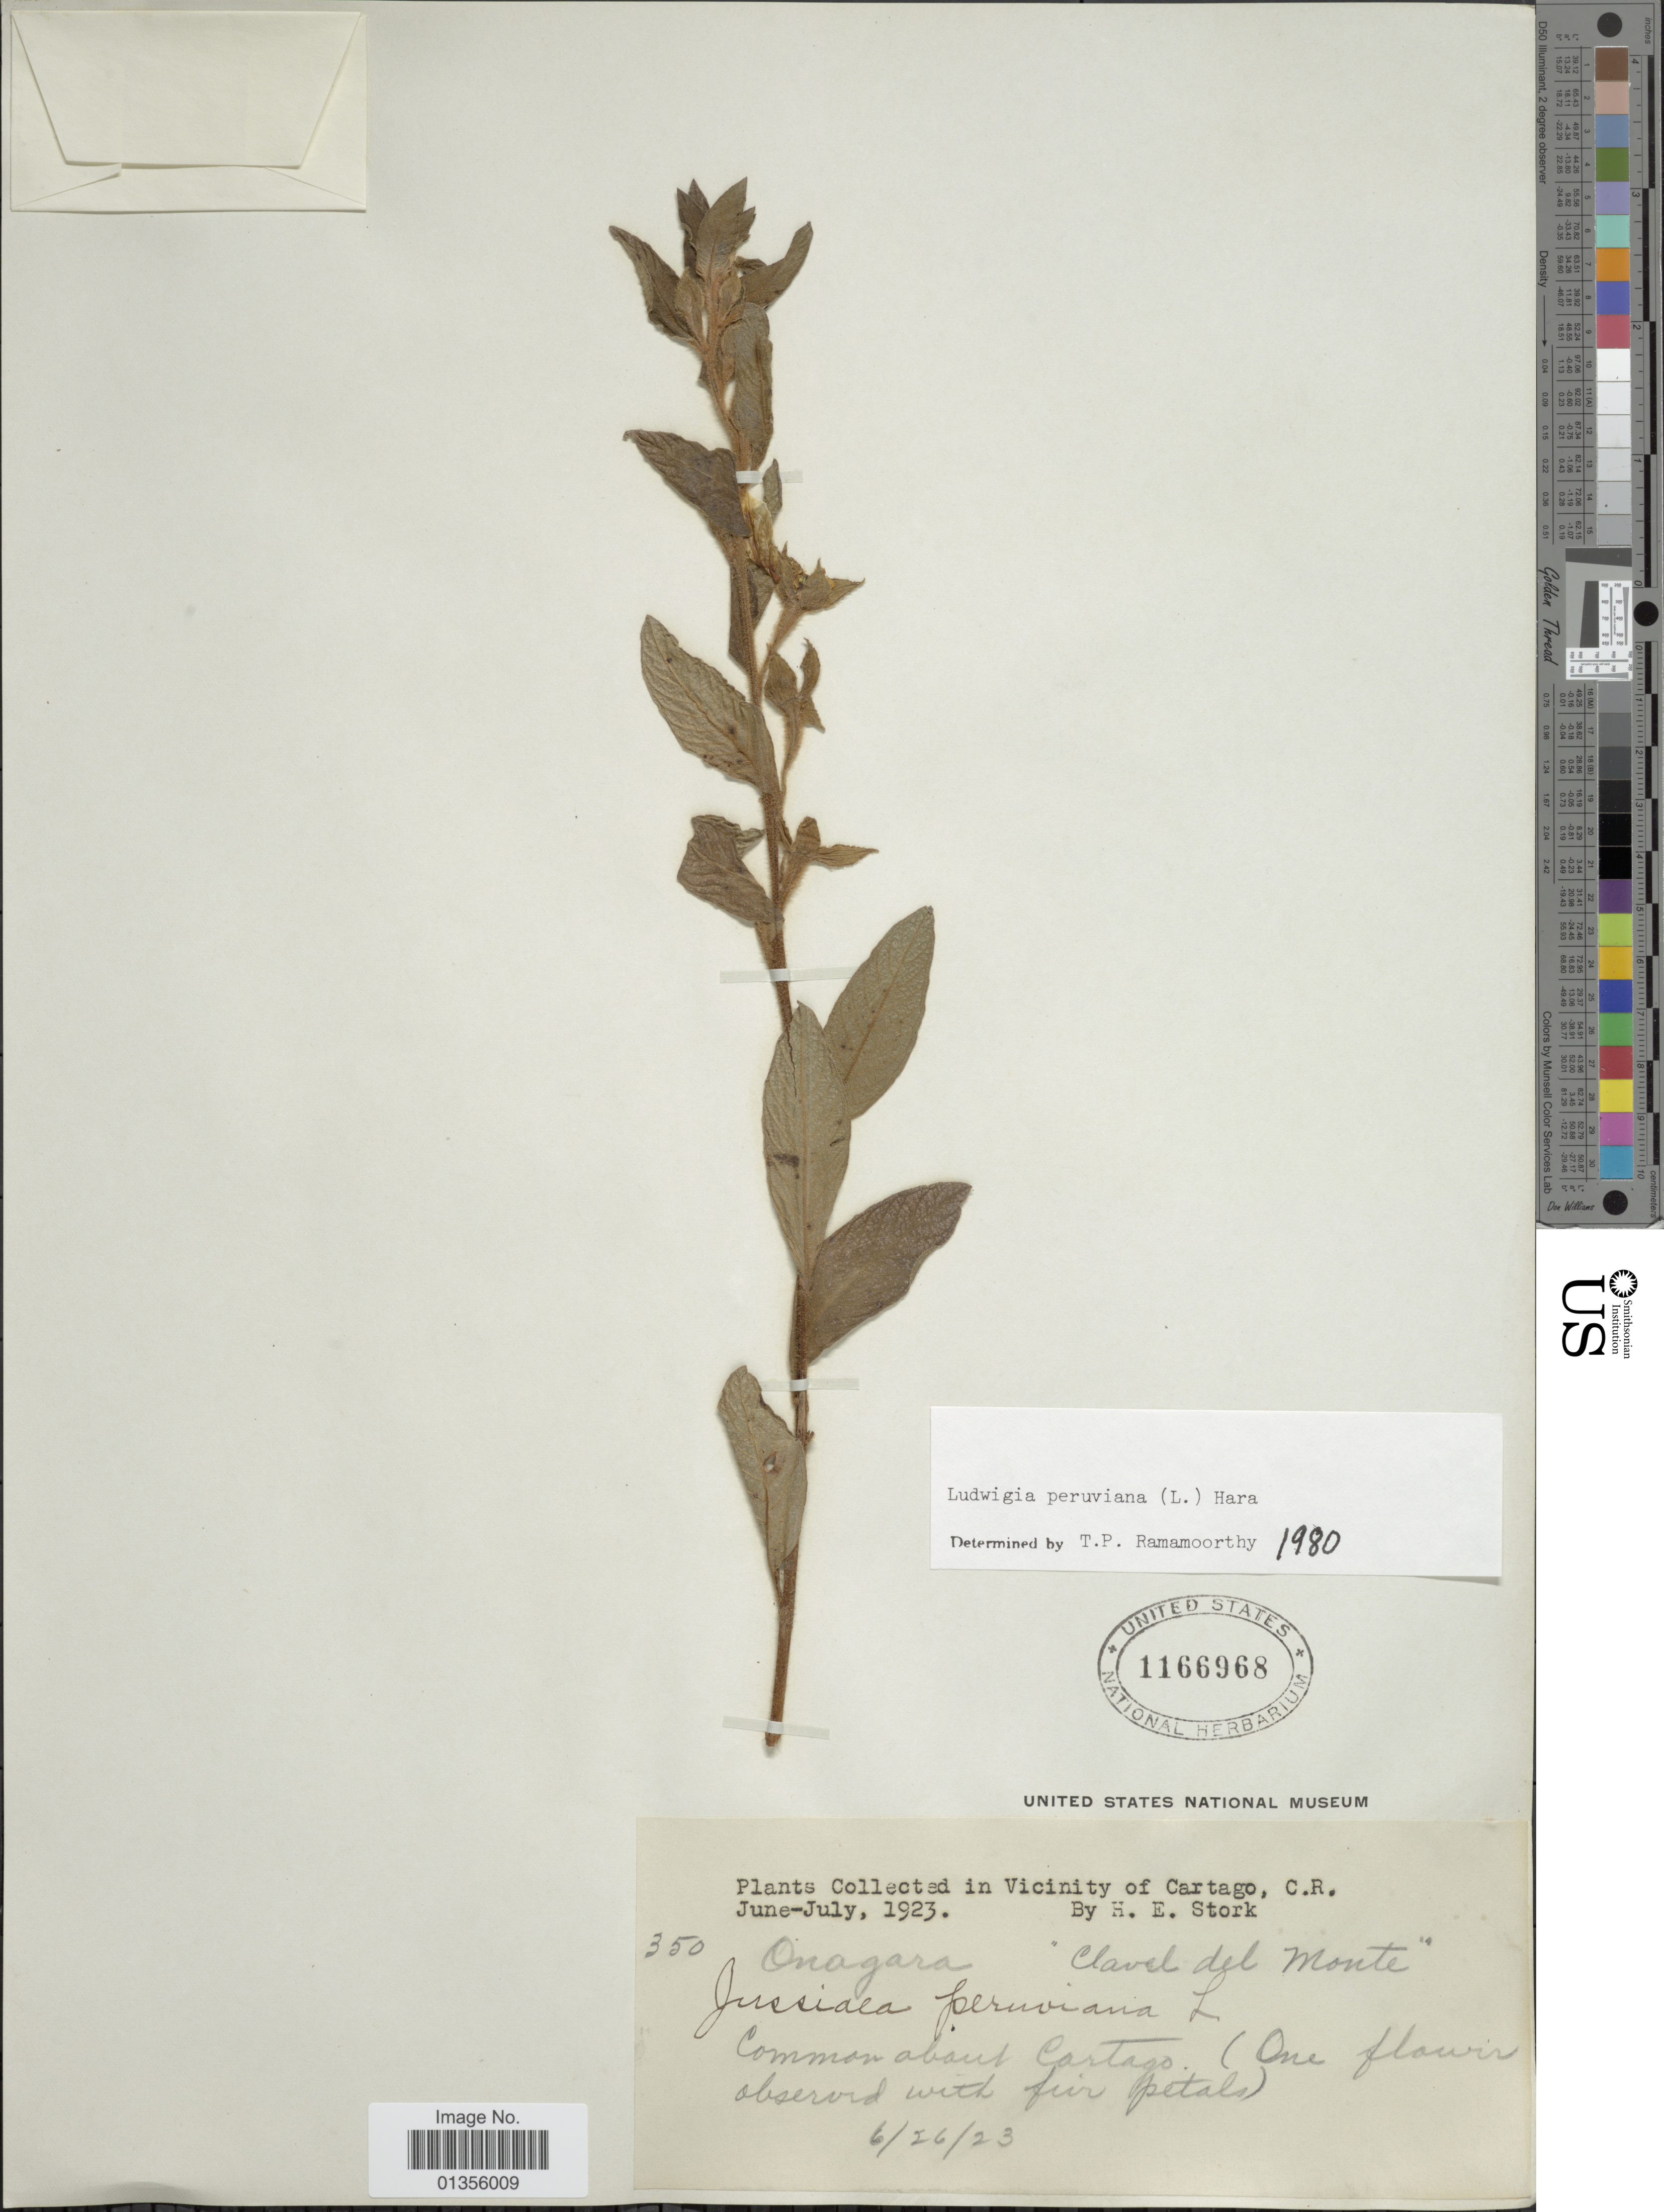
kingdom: Plantae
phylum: Tracheophyta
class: Magnoliopsida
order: Myrtales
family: Onagraceae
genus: Ludwigia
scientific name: Ludwigia peruviana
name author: (L.) H. Hara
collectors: H. E. Stork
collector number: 350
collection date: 1923-06-26/1923-07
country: Costa Rica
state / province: Cartago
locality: Vicinity of Cartago, C.R. Common about Cartago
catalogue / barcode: US 1166968